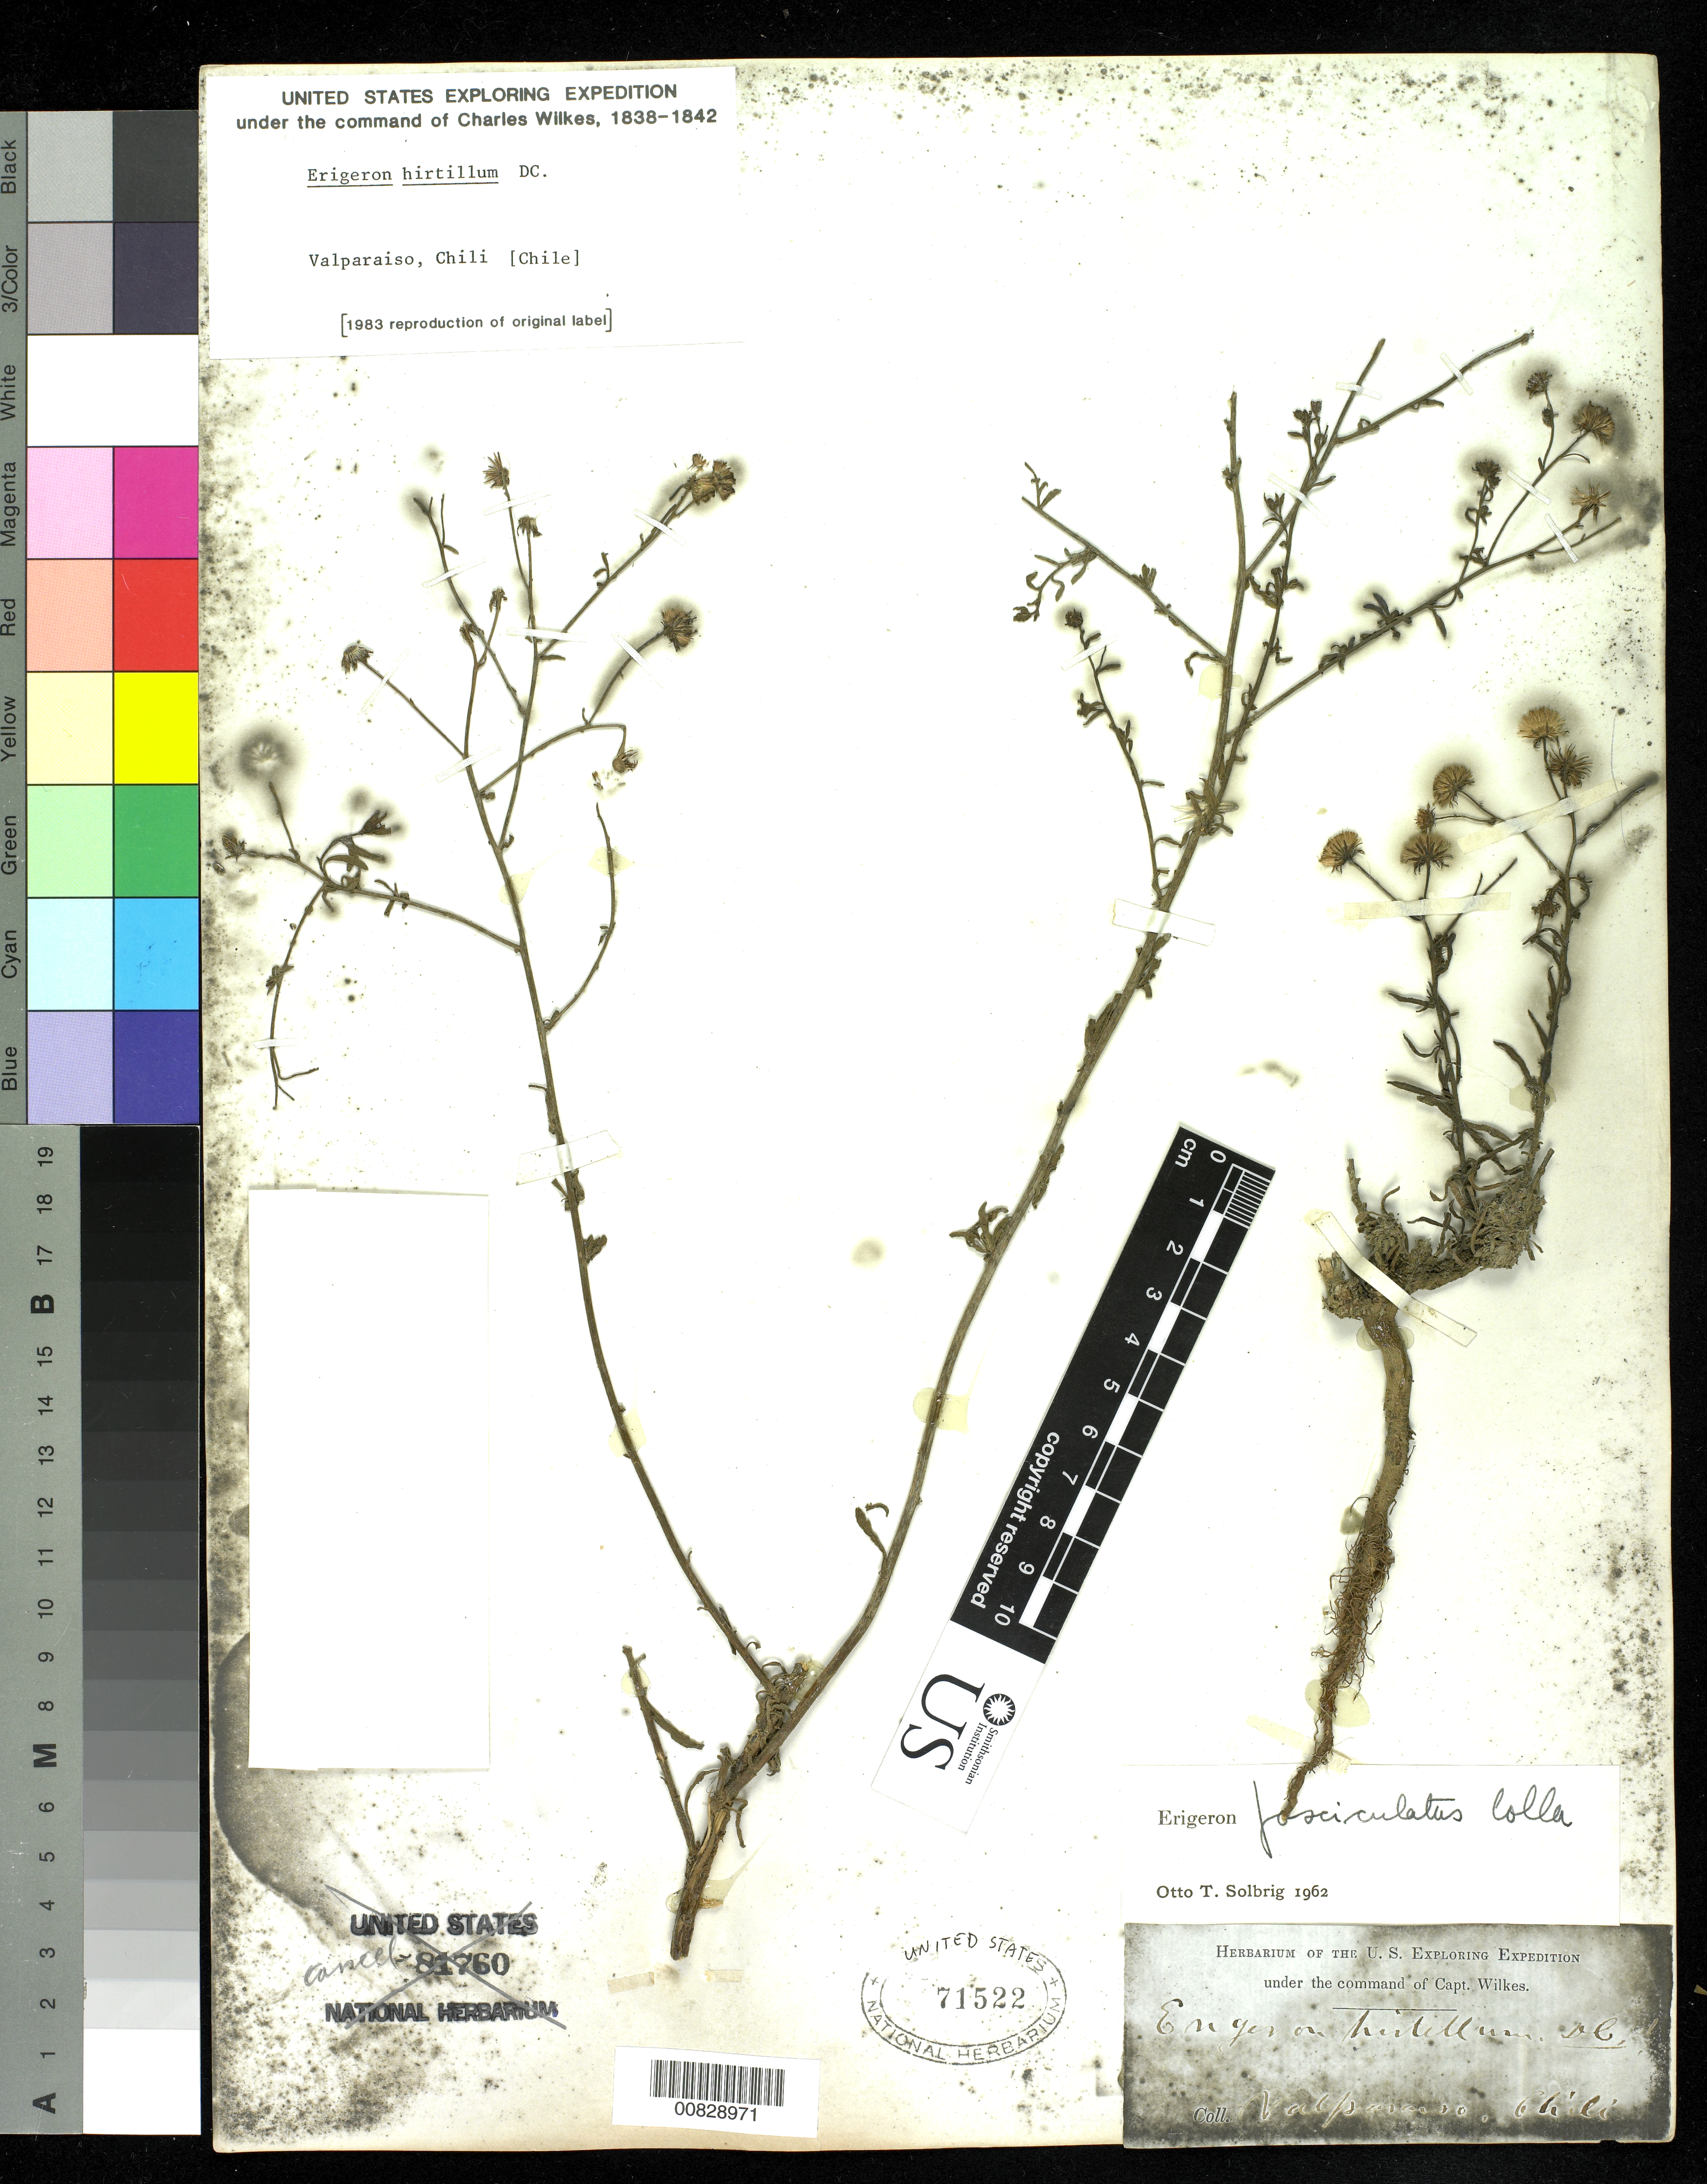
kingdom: Plantae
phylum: Tracheophyta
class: Magnoliopsida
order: Asterales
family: Asteraceae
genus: Erigeron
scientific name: Erigeron fasciculatus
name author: Colla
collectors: Wilkes Explor. Exped.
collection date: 1838/1842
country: Chile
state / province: Valparaíso (V)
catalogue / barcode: US 71522